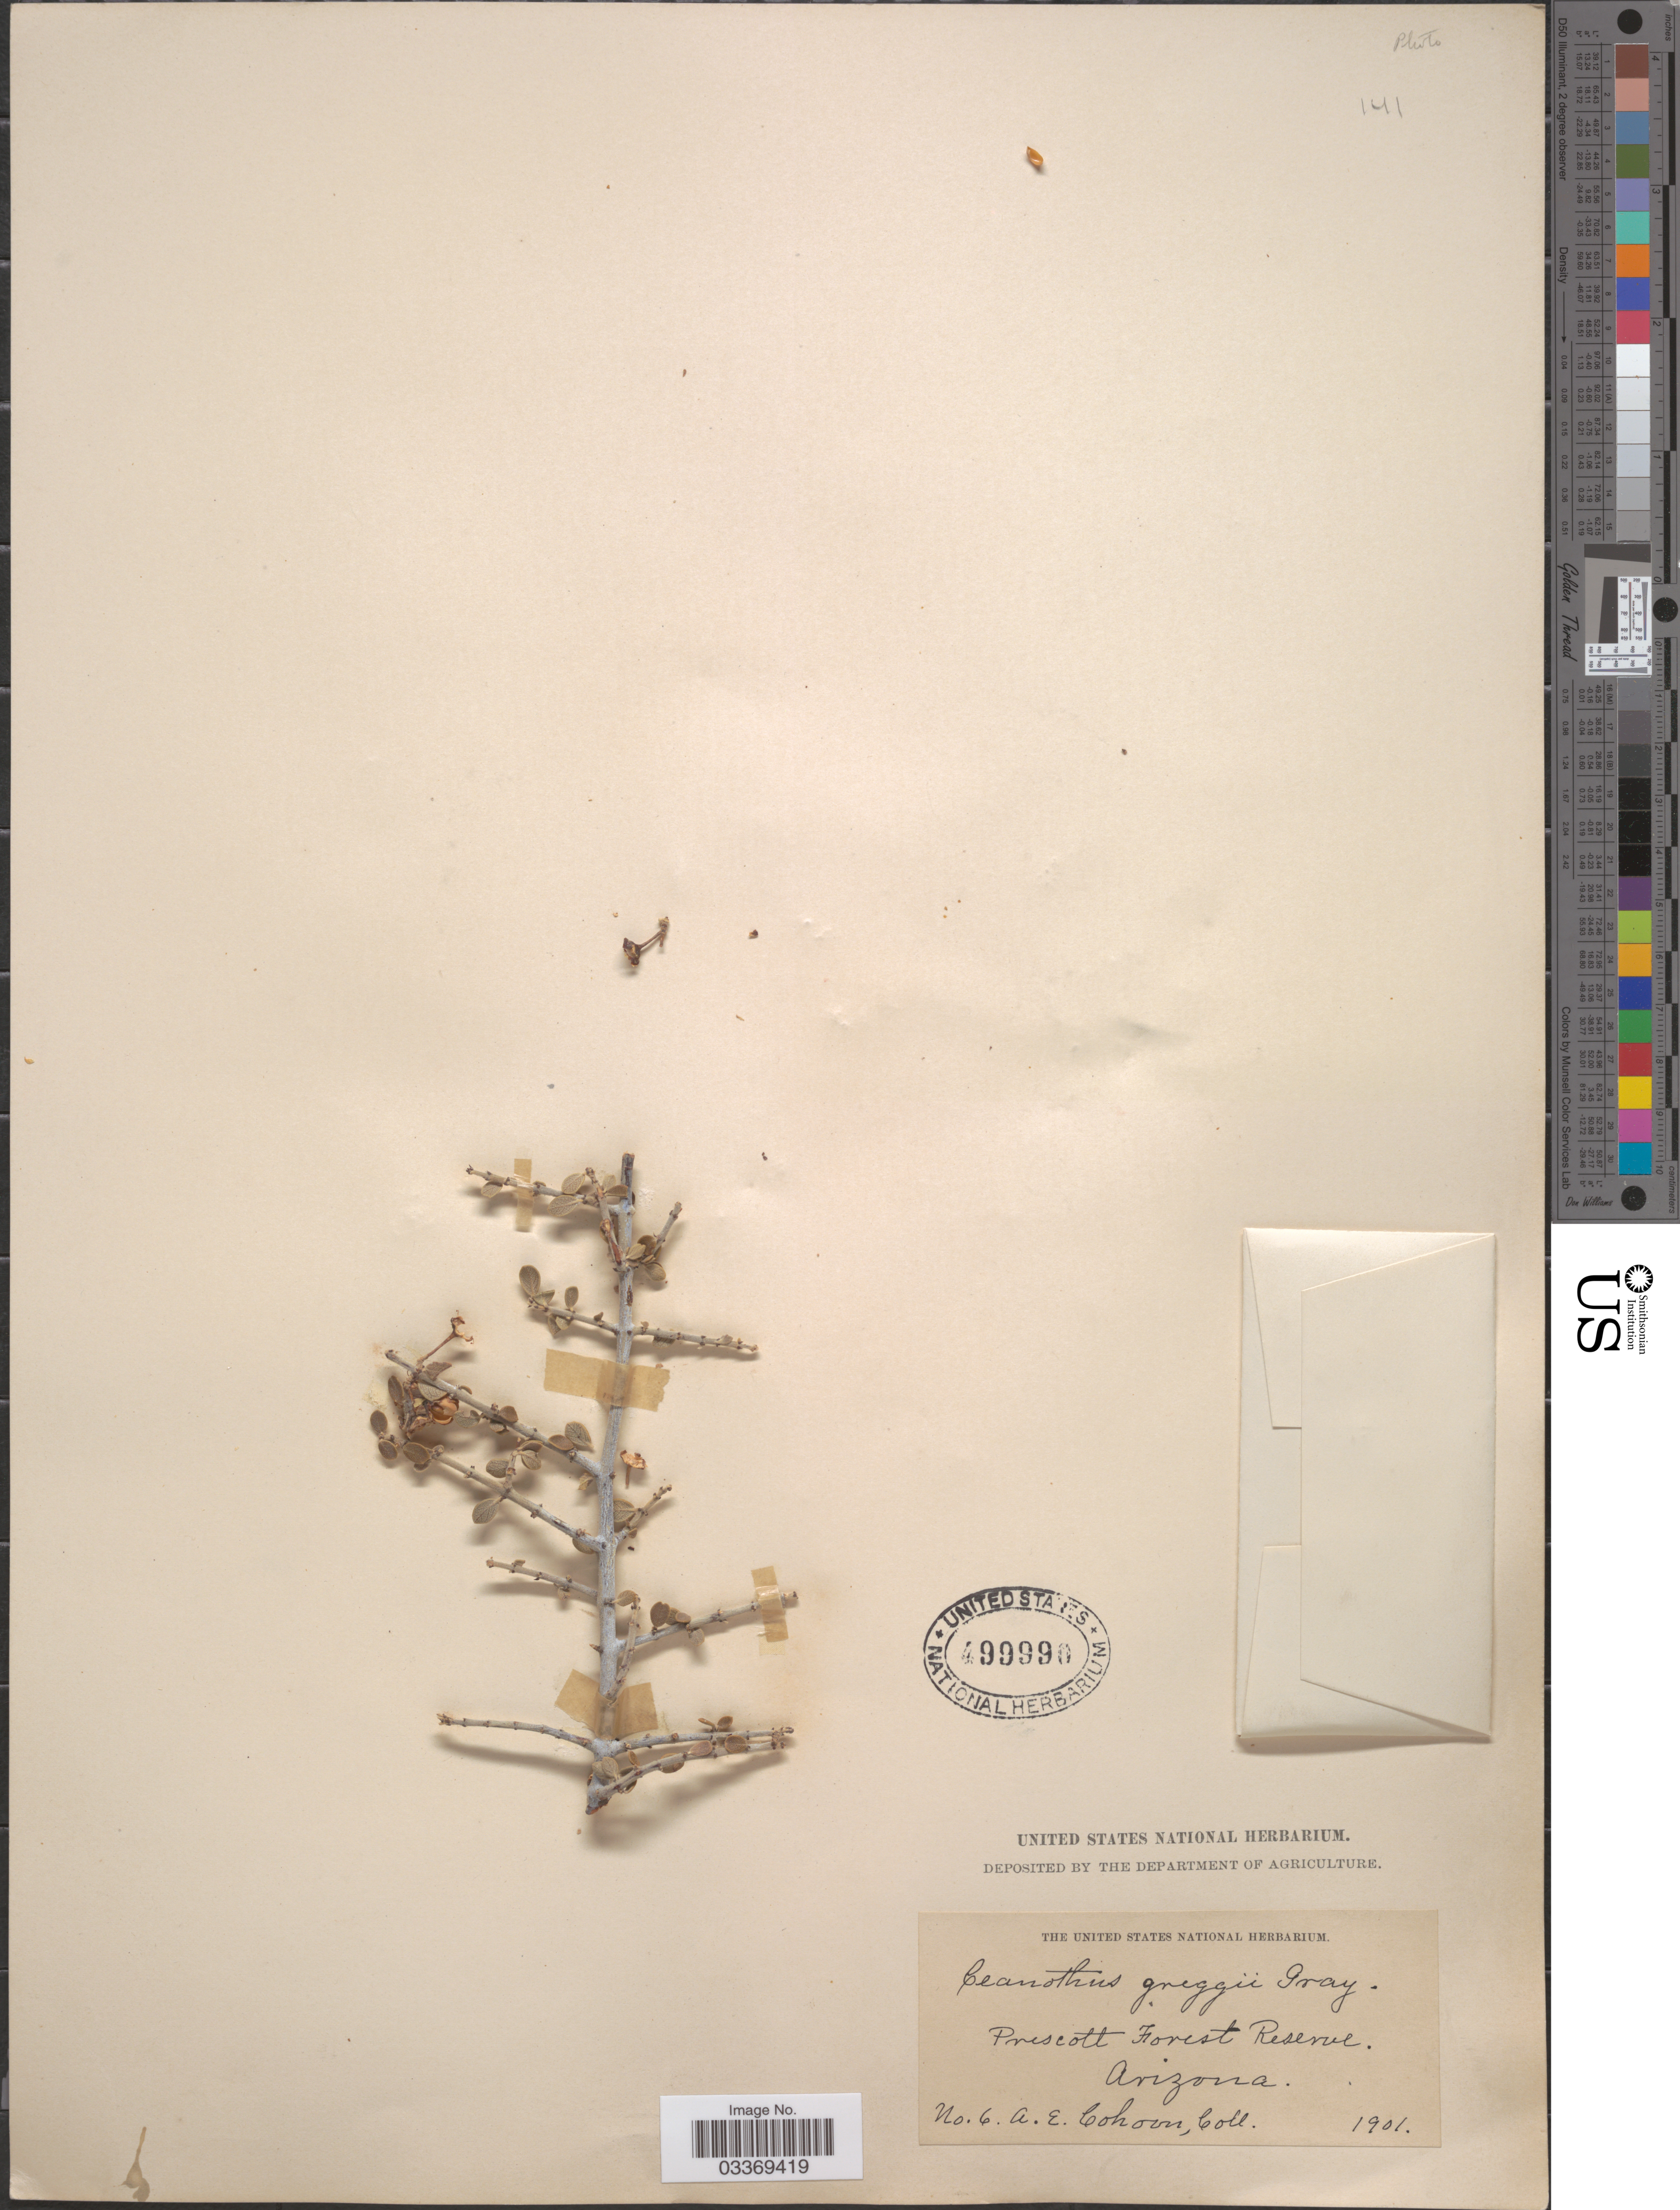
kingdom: Plantae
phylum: Tracheophyta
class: Magnoliopsida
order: Rosales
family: Rhamnaceae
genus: Ceanothus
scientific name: Ceanothus greggii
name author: A. Gray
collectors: A. Cohoun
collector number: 6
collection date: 1901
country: United States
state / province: Arizona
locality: Prescott Forest Reserve.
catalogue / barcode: US 499990